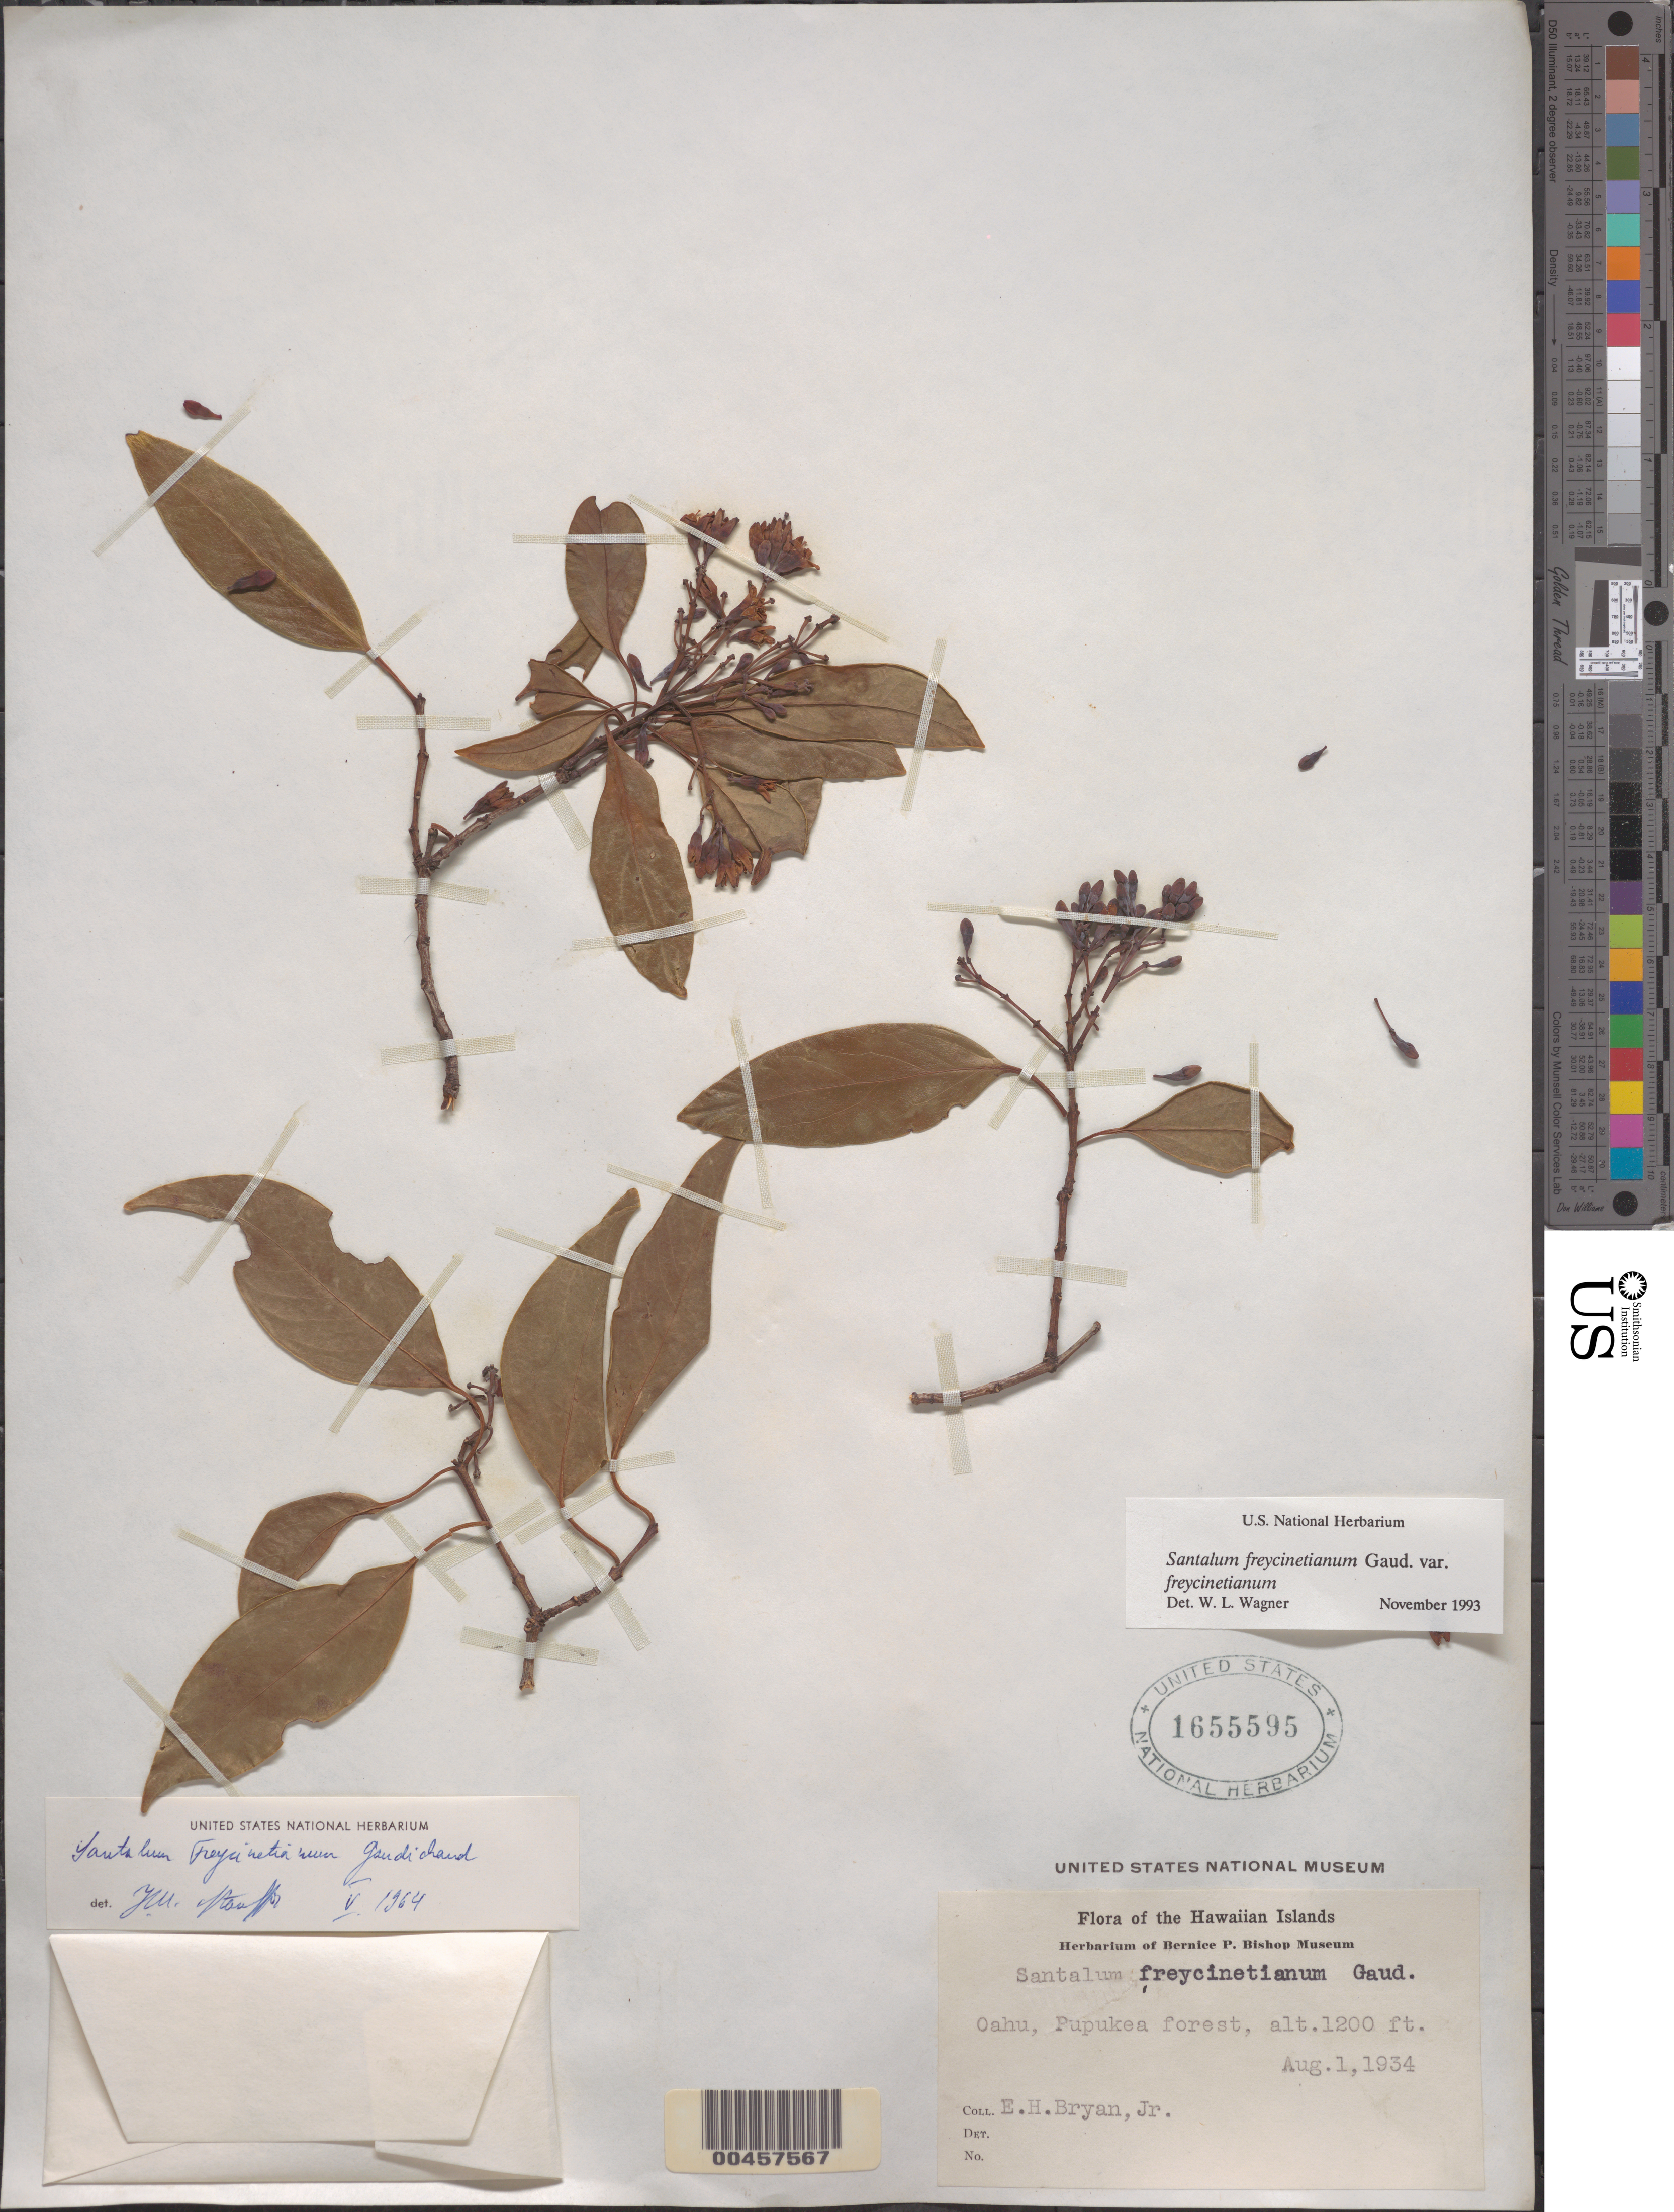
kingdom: Plantae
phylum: Tracheophyta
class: Magnoliopsida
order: Santalales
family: Santalaceae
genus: Santalum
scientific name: Santalum freycinetianum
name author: Gaudich.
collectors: E. Bryan Jr.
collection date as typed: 1 Aug 1934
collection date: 1934-08-01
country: United States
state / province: Hawaii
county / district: Honolulu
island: Oahu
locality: Pupukea forest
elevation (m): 366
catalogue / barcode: US 1655595